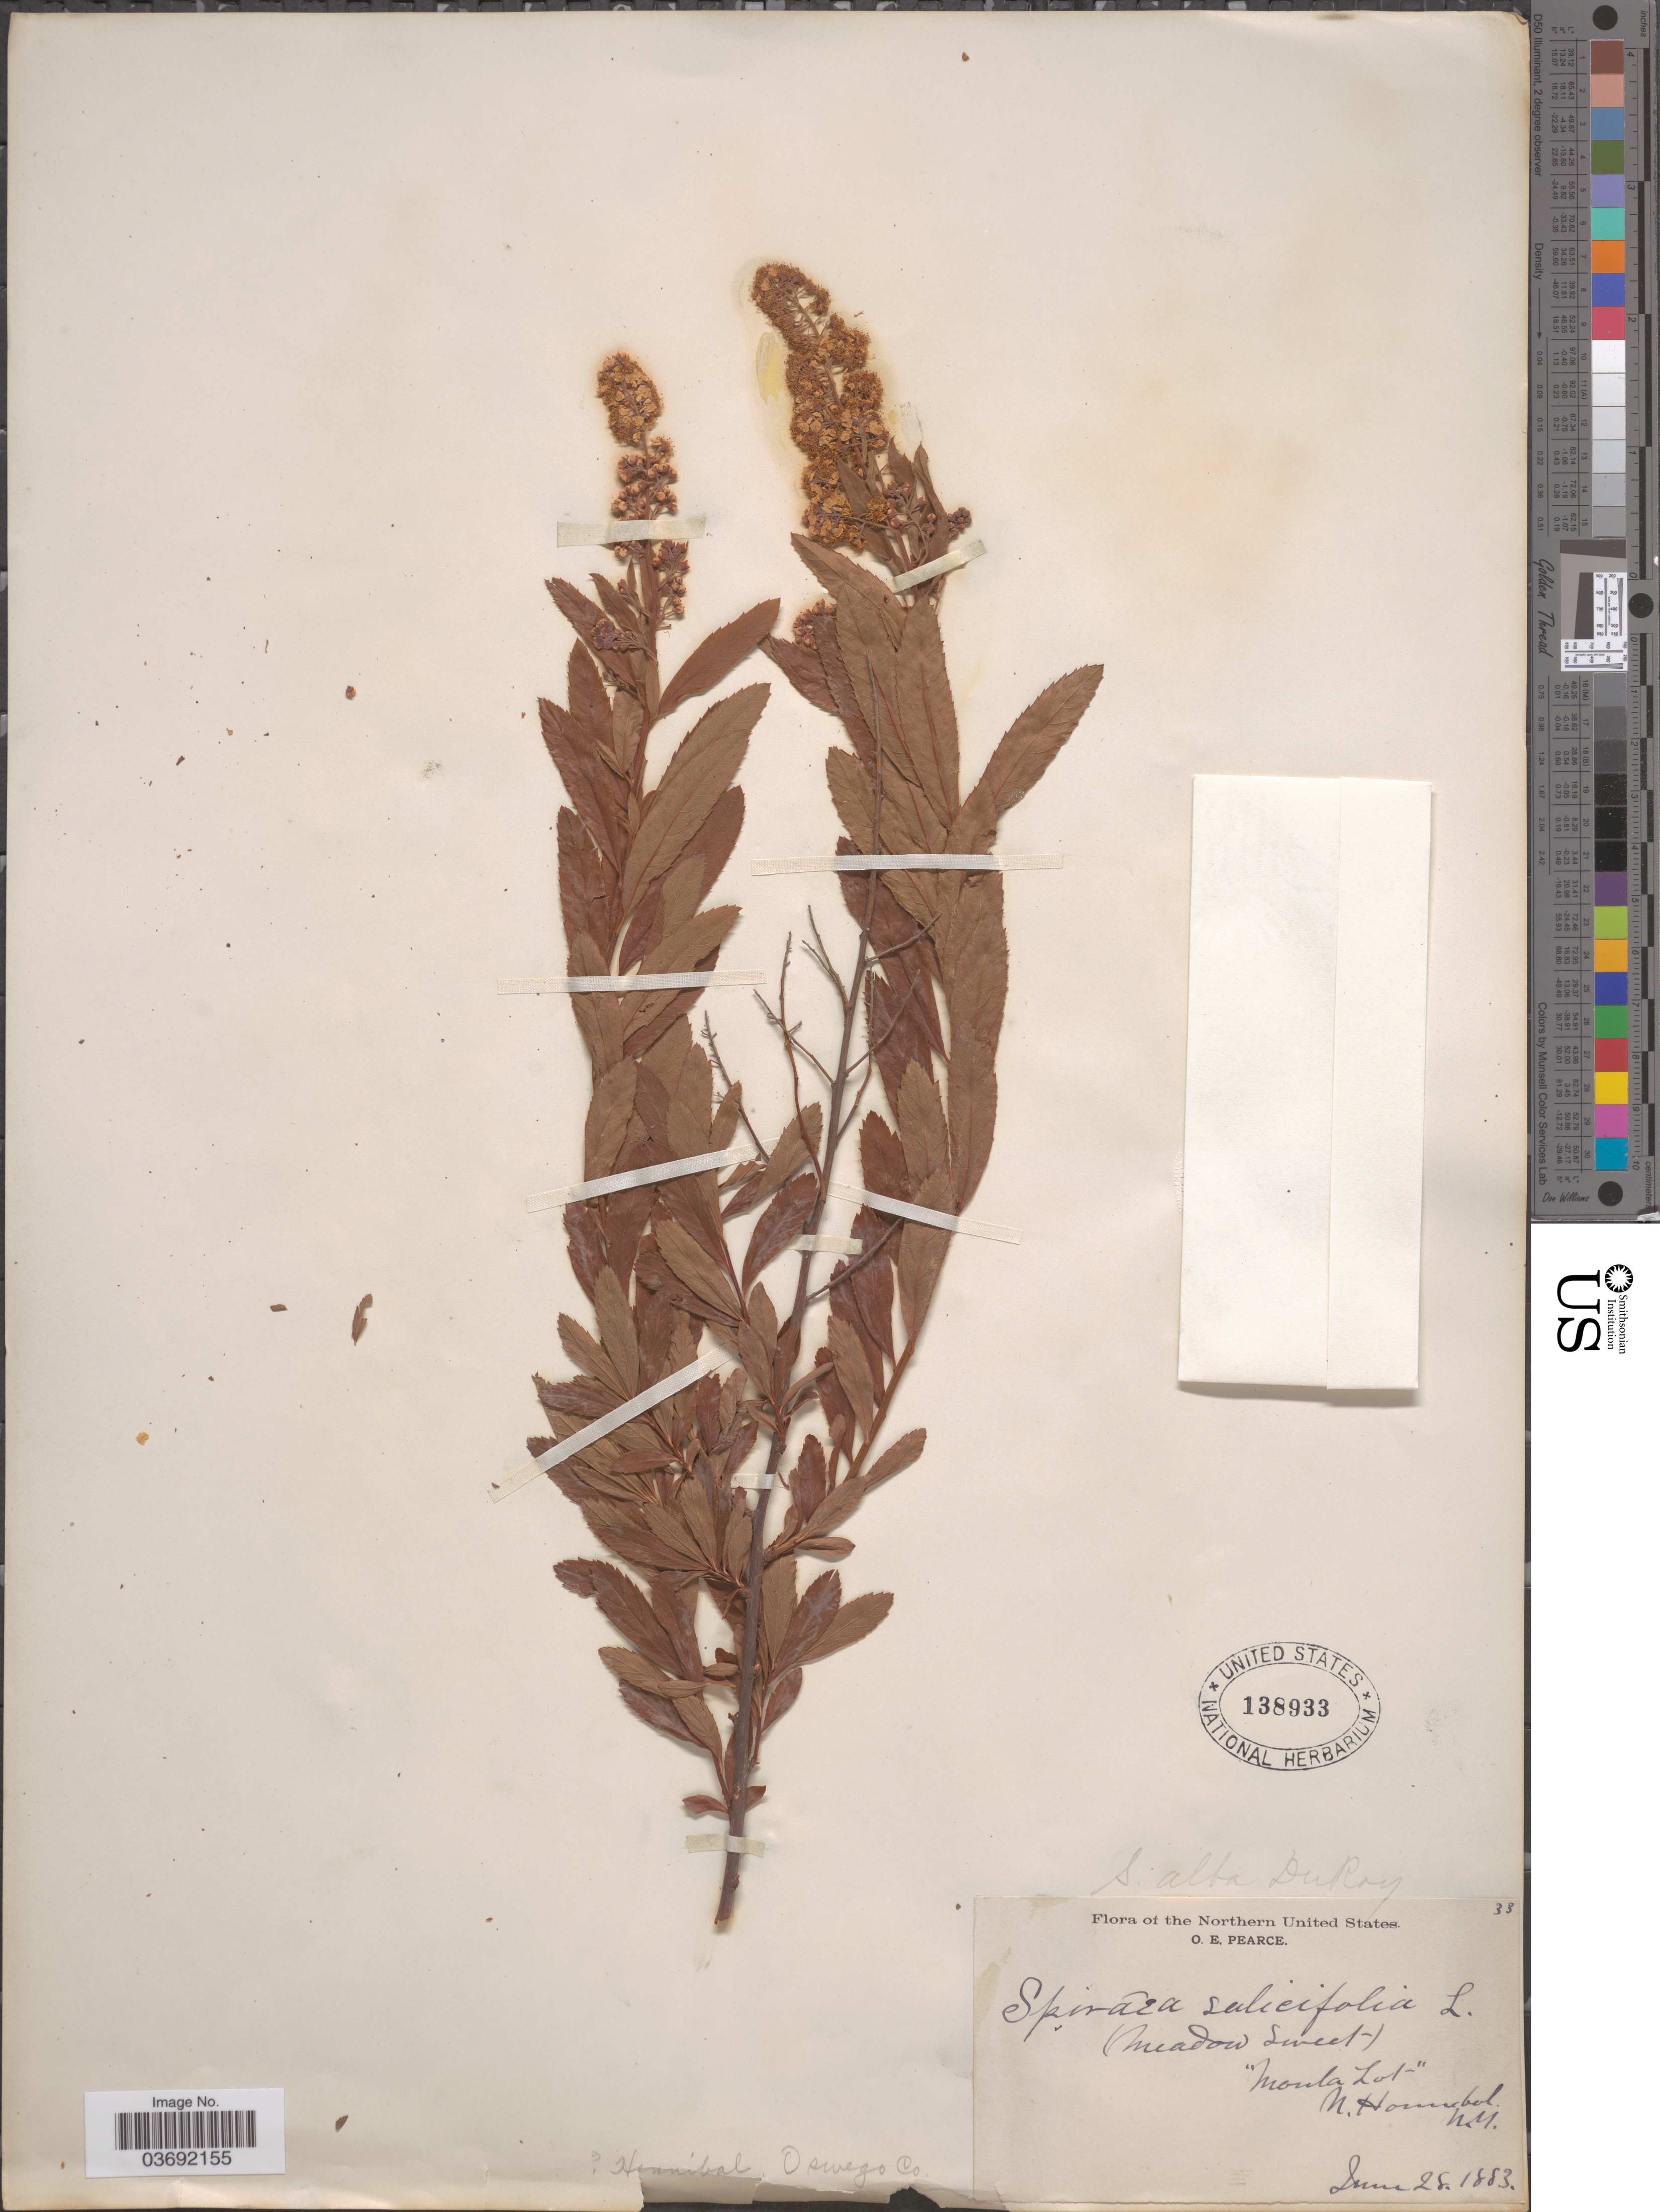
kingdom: Plantae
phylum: Tracheophyta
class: Magnoliopsida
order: Rosales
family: Rosaceae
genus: Spiraea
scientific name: Spiraea alba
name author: Du Roi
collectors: O. E. Pearce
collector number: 33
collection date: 1883-06-28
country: United States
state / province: New York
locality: Northern United States. "Moula [interpreted] Lot" [unsure placement] N. Hannibal. Hannibal. Oswego Co.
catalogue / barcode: US 138933